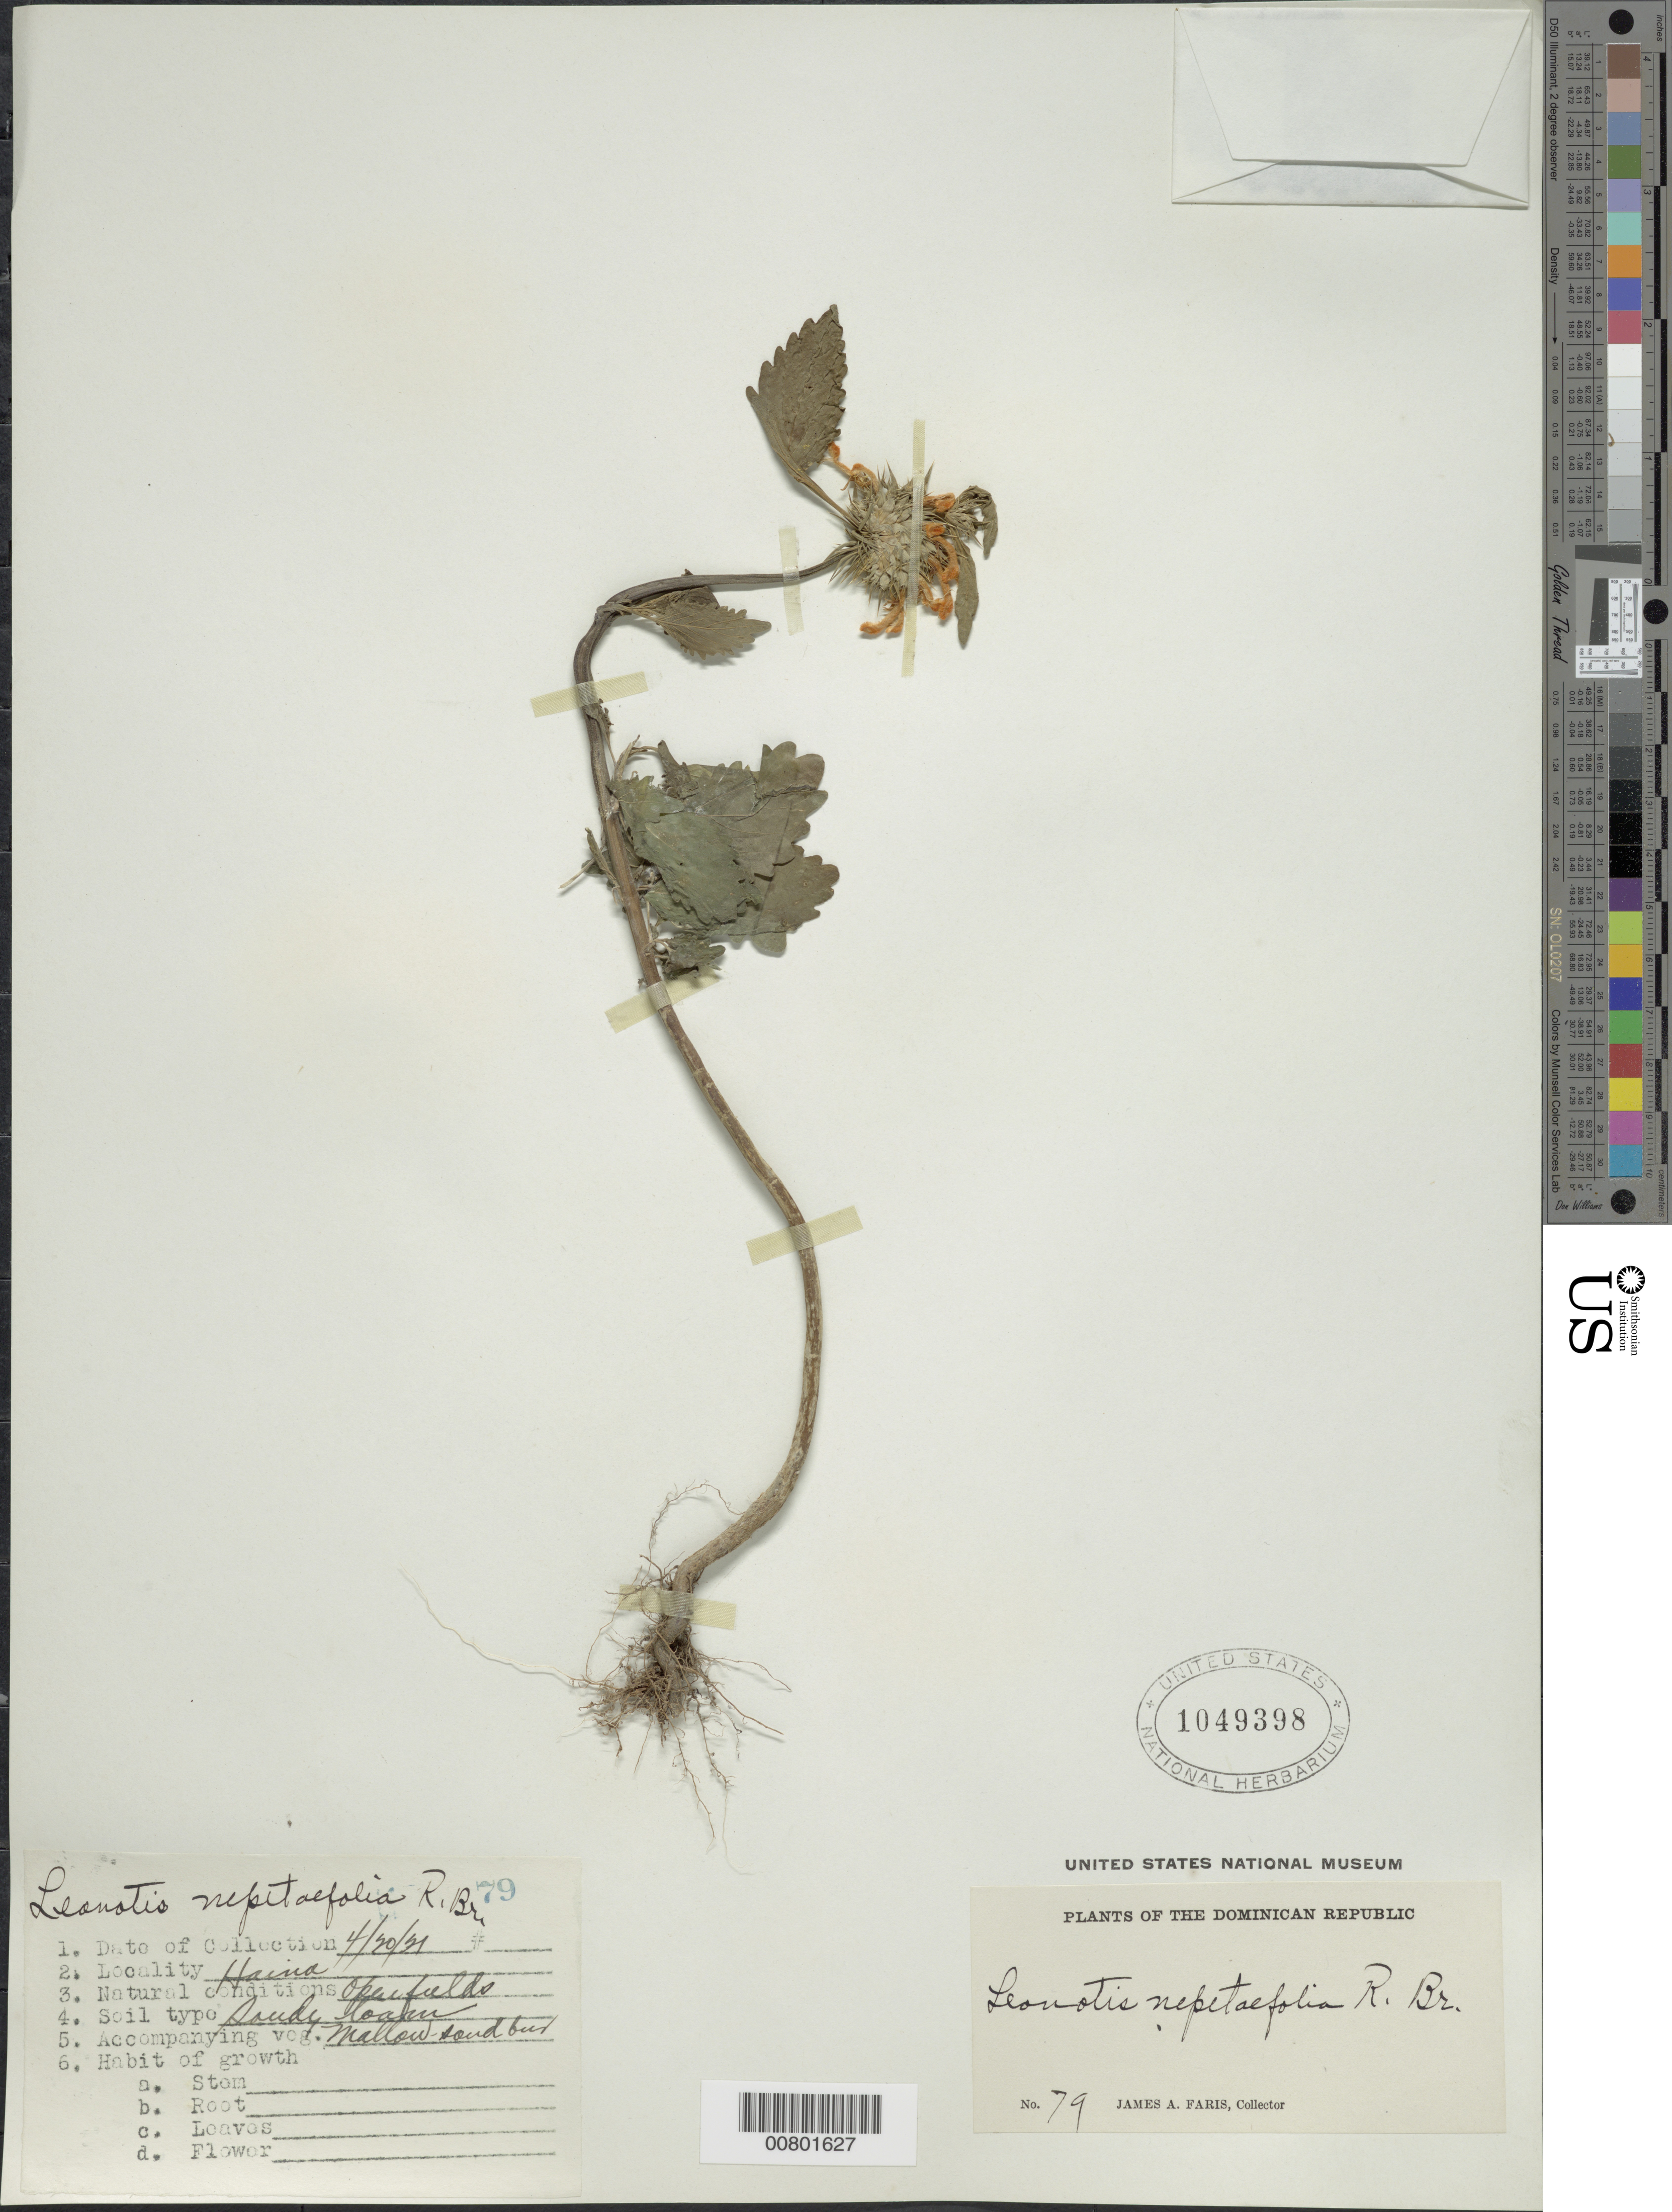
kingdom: Plantae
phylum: Tracheophyta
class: Magnoliopsida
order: Lamiales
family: Lamiaceae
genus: Leonotis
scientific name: Leonotis nepetifolia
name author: (L.) R. Br.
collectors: J. Faris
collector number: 79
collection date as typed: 20 Apr 1921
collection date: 1921-04-20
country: Dominican Republic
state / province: San Cristóbal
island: Hispaniola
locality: Haina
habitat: Open fields with sandy loam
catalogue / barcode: US 1049398